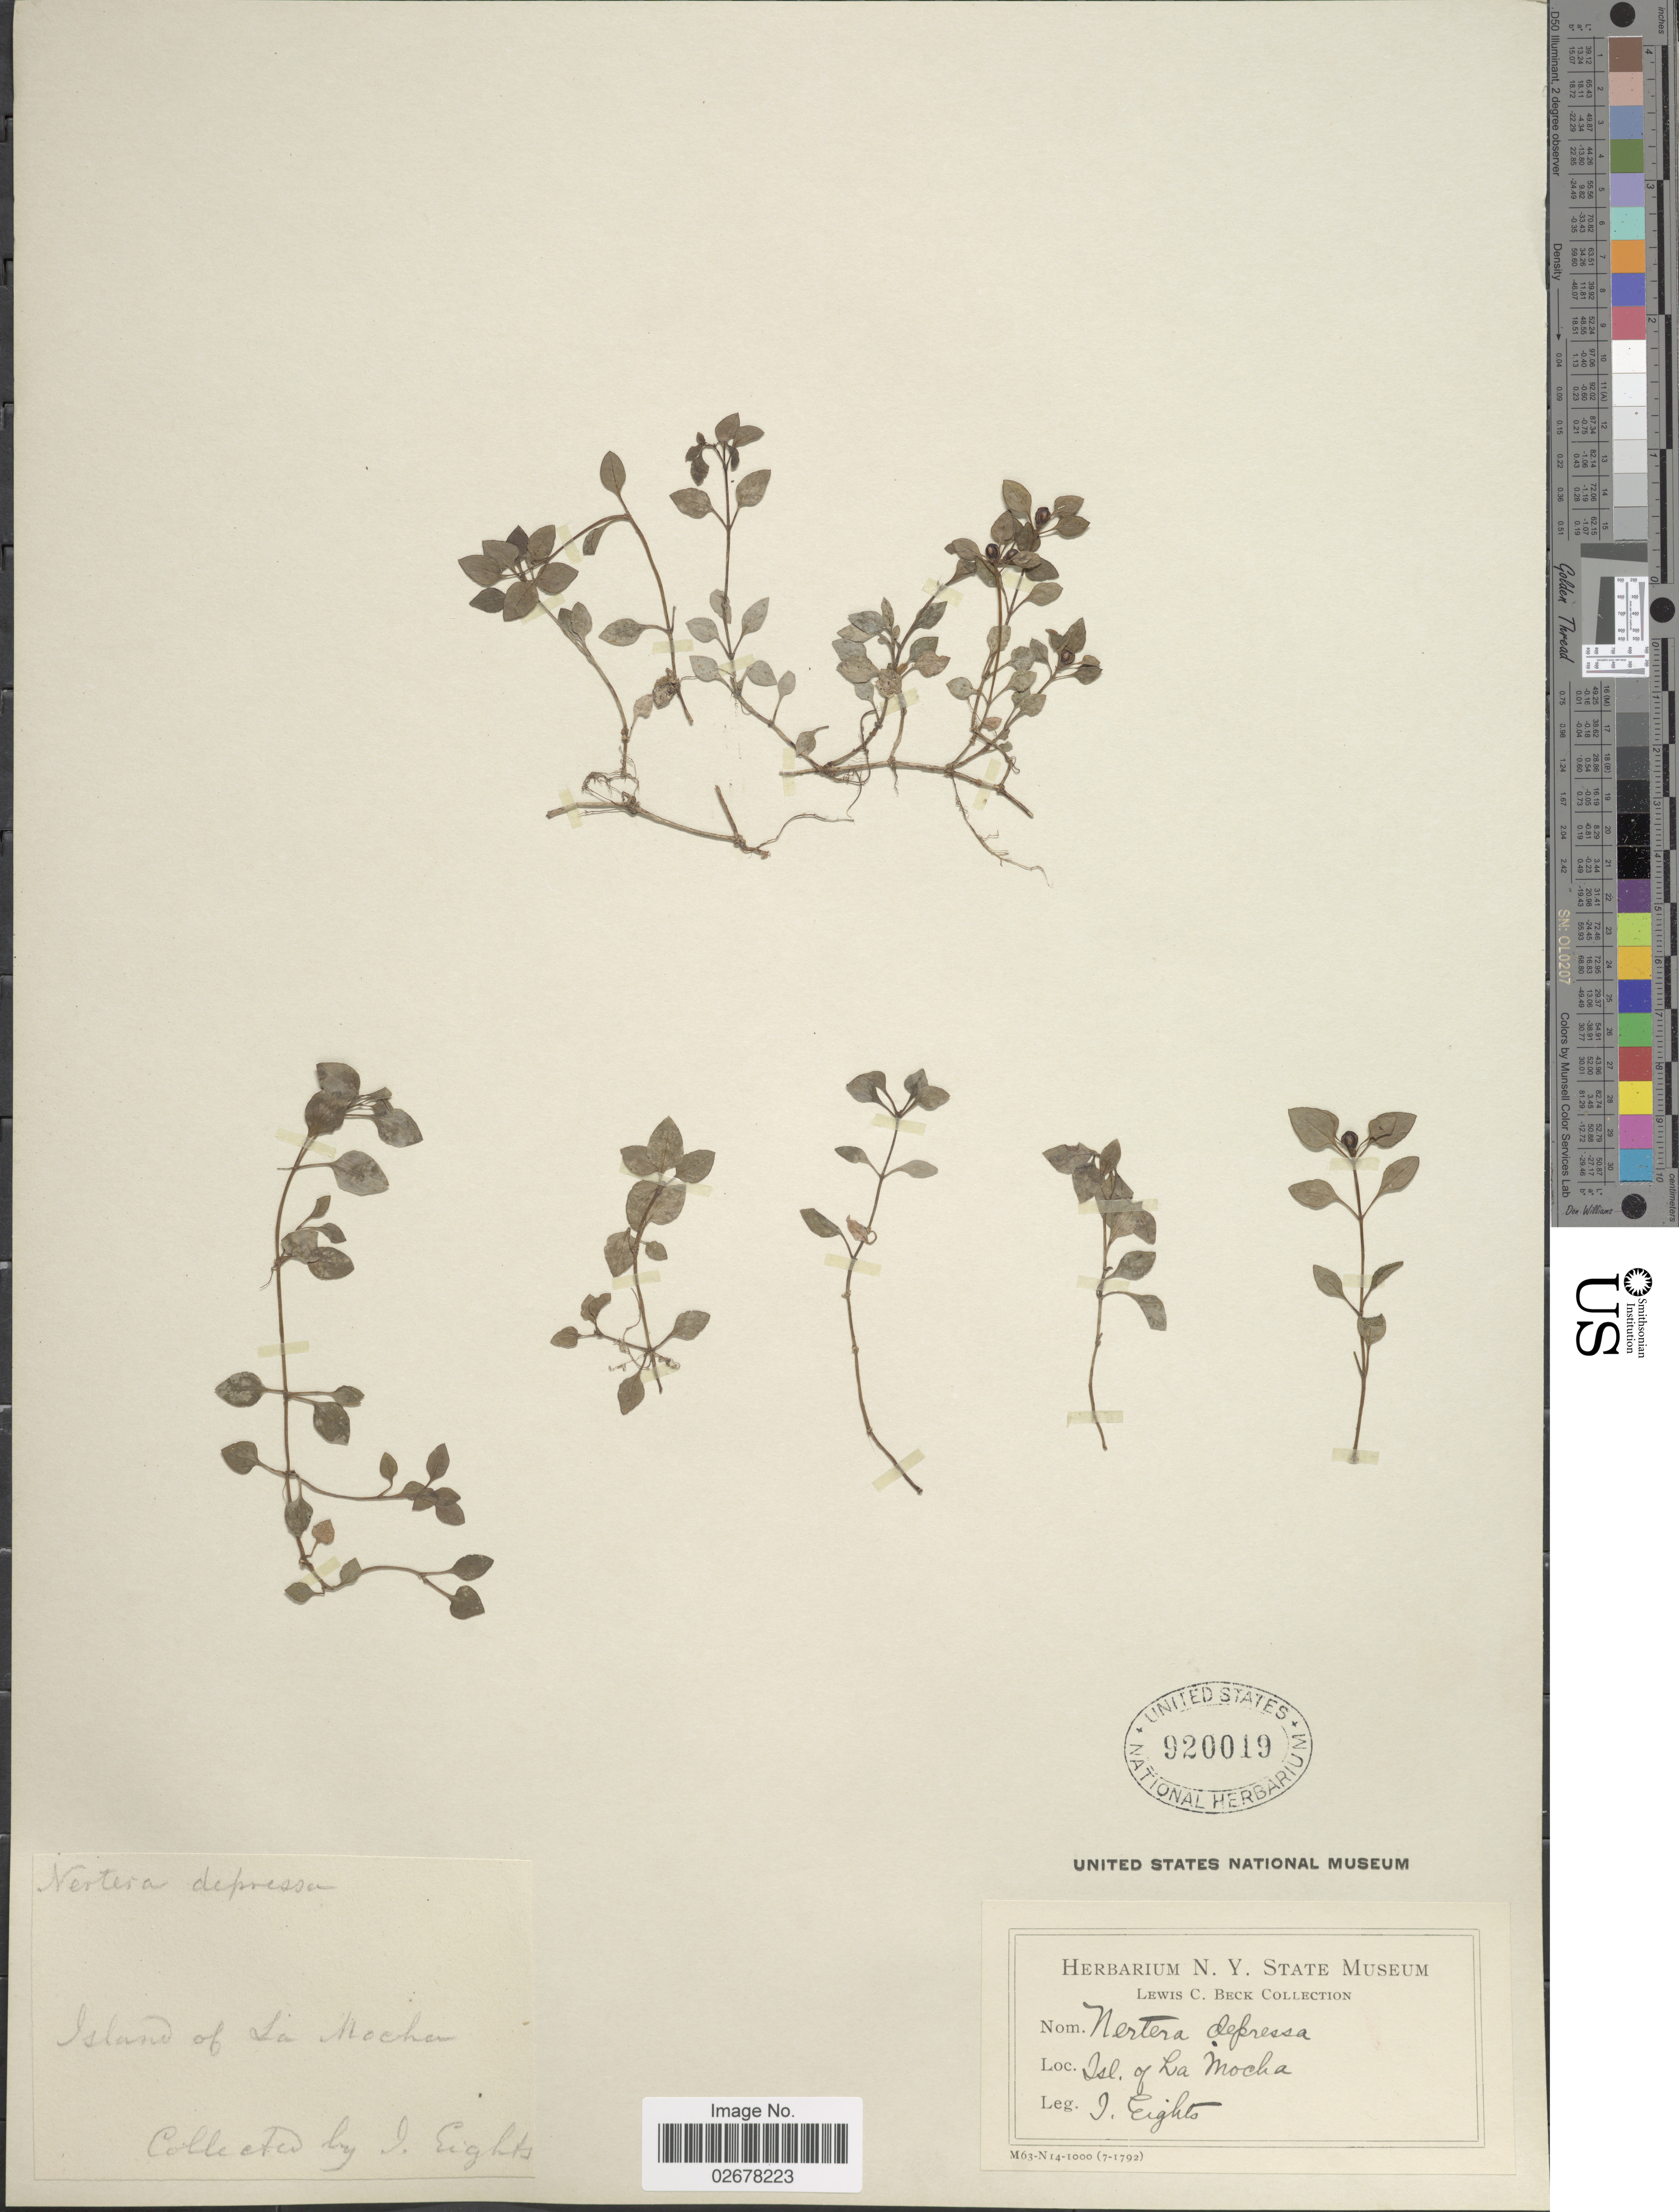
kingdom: Plantae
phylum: Tracheophyta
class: Magnoliopsida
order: Gentianales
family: Rubiaceae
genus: Nertera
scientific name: Nertera depressa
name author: Banks & Sol. ex Gaertn.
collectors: I. Eights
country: Chile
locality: Island of La Mocha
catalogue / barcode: US 920019